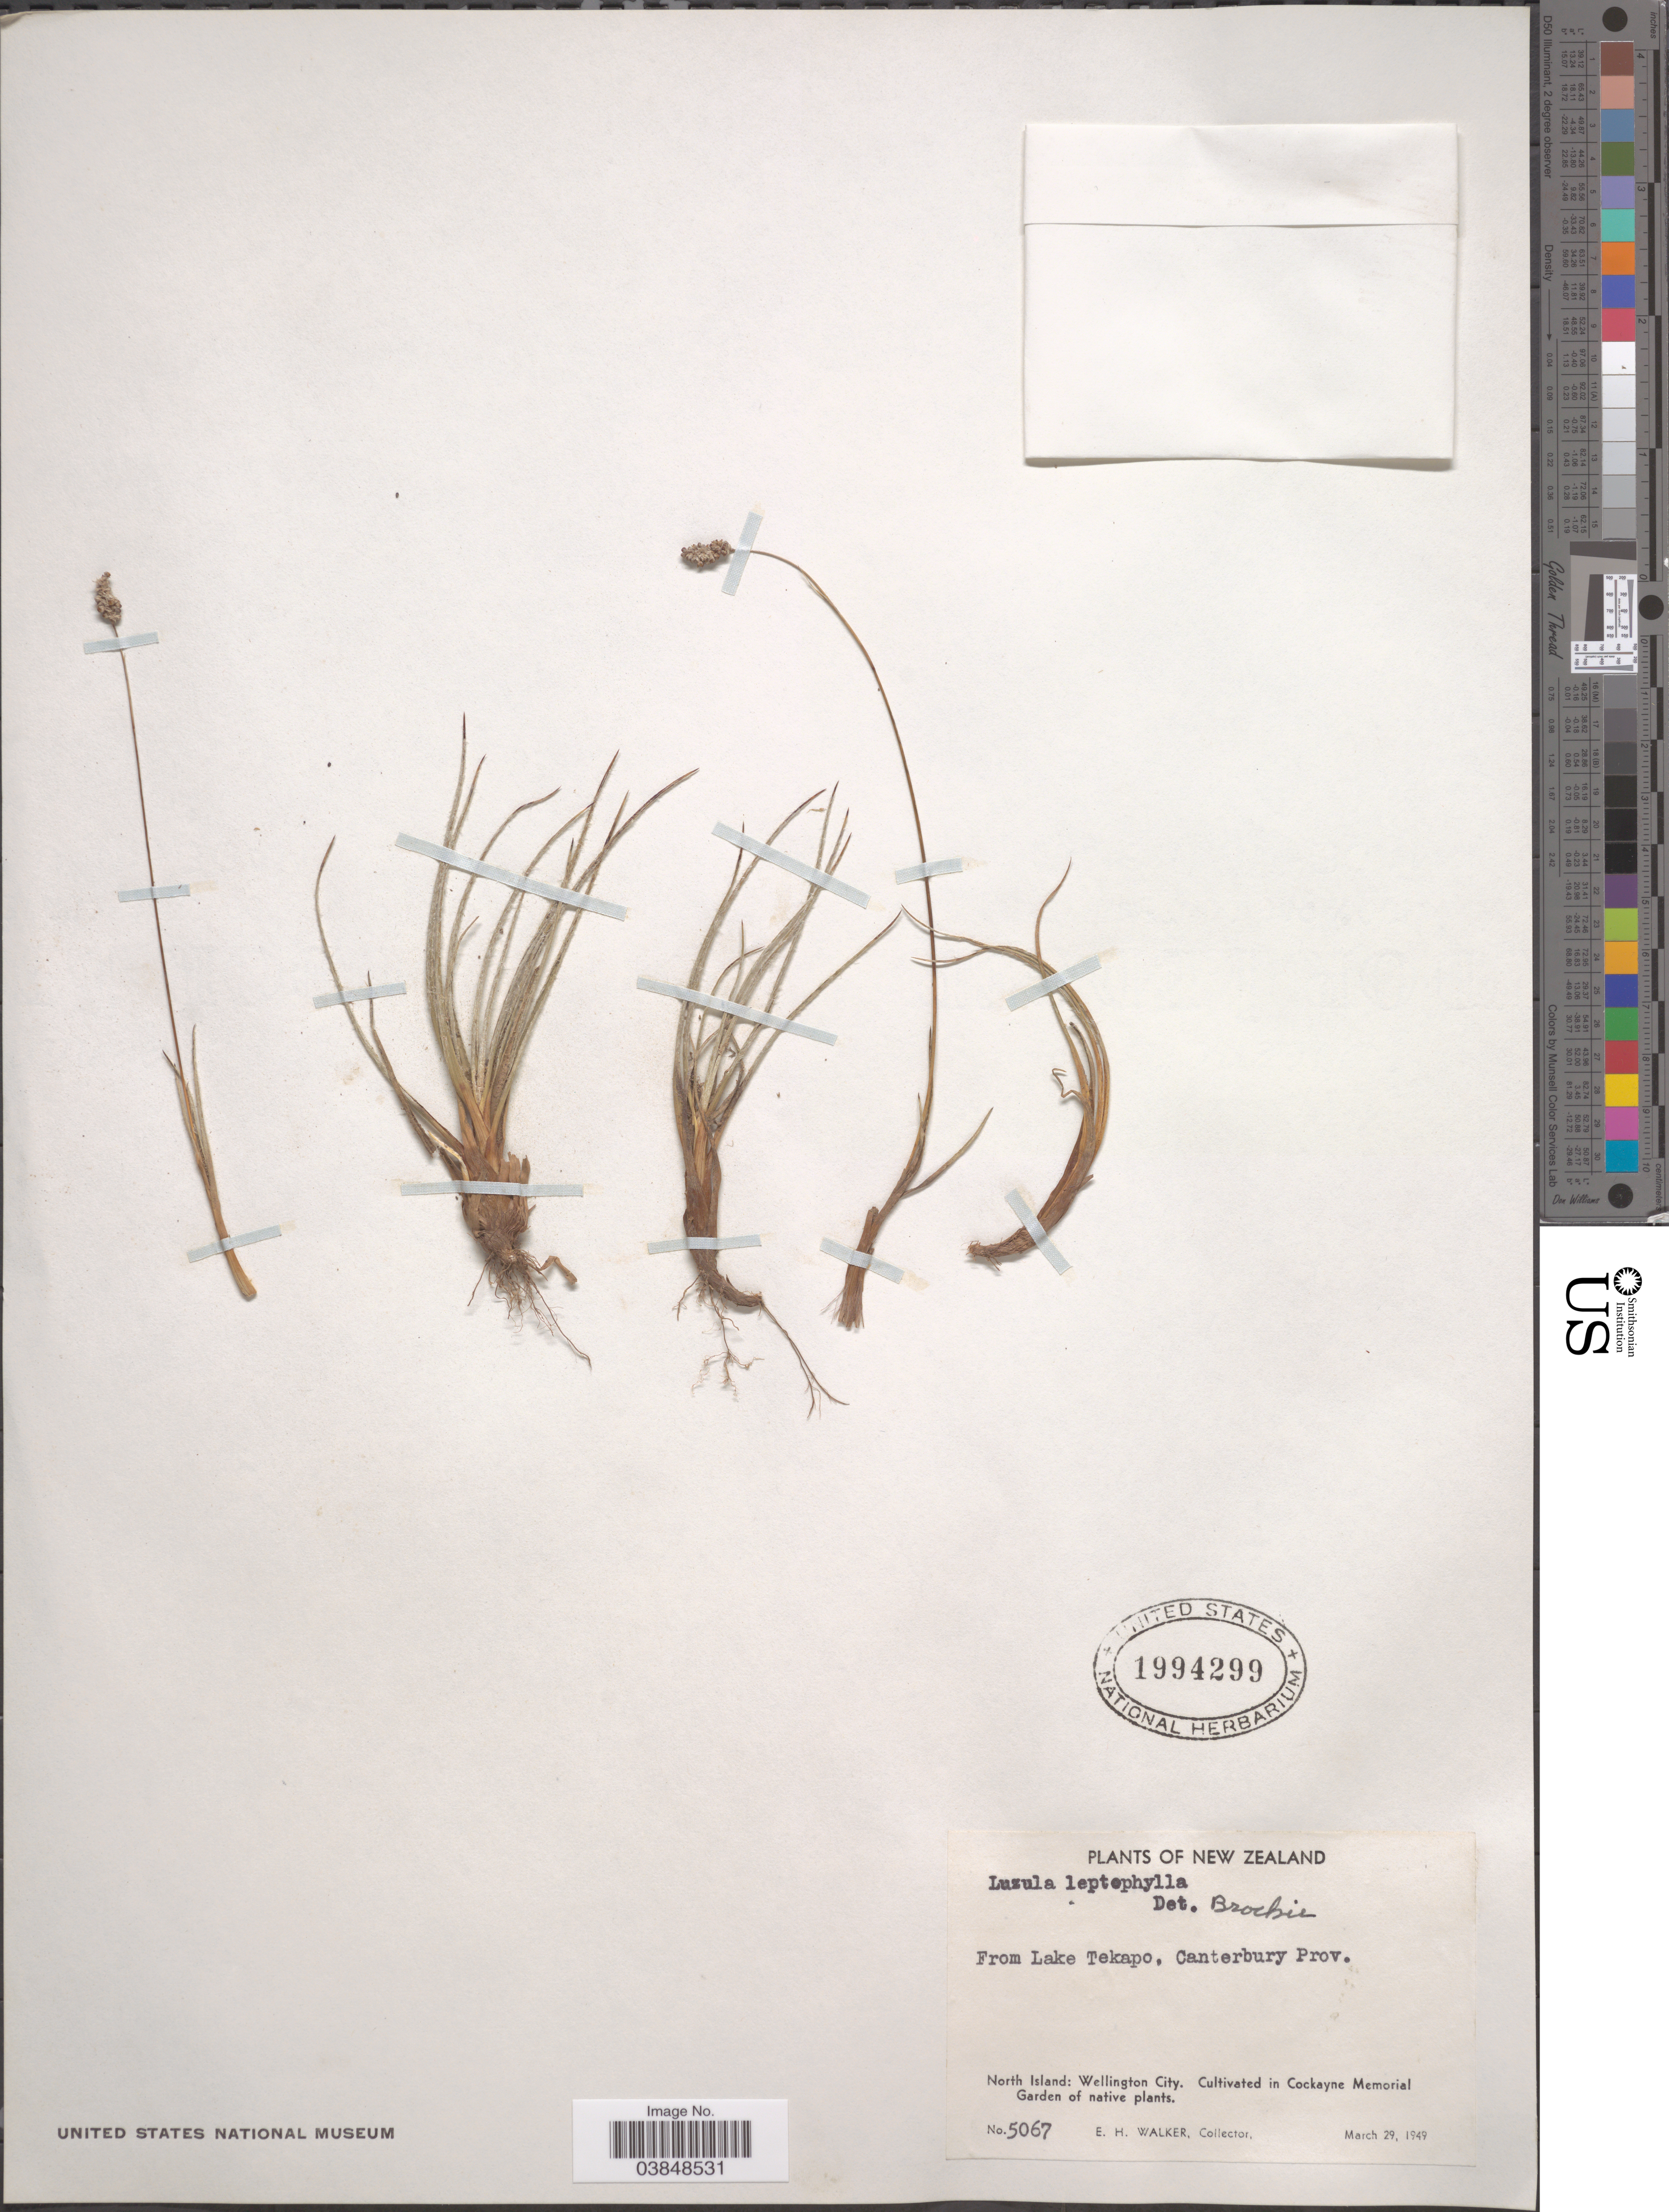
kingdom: Plantae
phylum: Tracheophyta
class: Liliopsida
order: Poales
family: Juncaceae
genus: Luzula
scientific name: Luzula leptophylla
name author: Buchenau & Petrie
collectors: E. H. Walker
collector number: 5067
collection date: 1949-03-29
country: New Zealand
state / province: Wellington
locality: From Lake Tekapo, Canterbury Prov. [unsure placement] North Island: Wellington City. Cultivated in Cockayne Memorial Garden.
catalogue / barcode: US 1994299